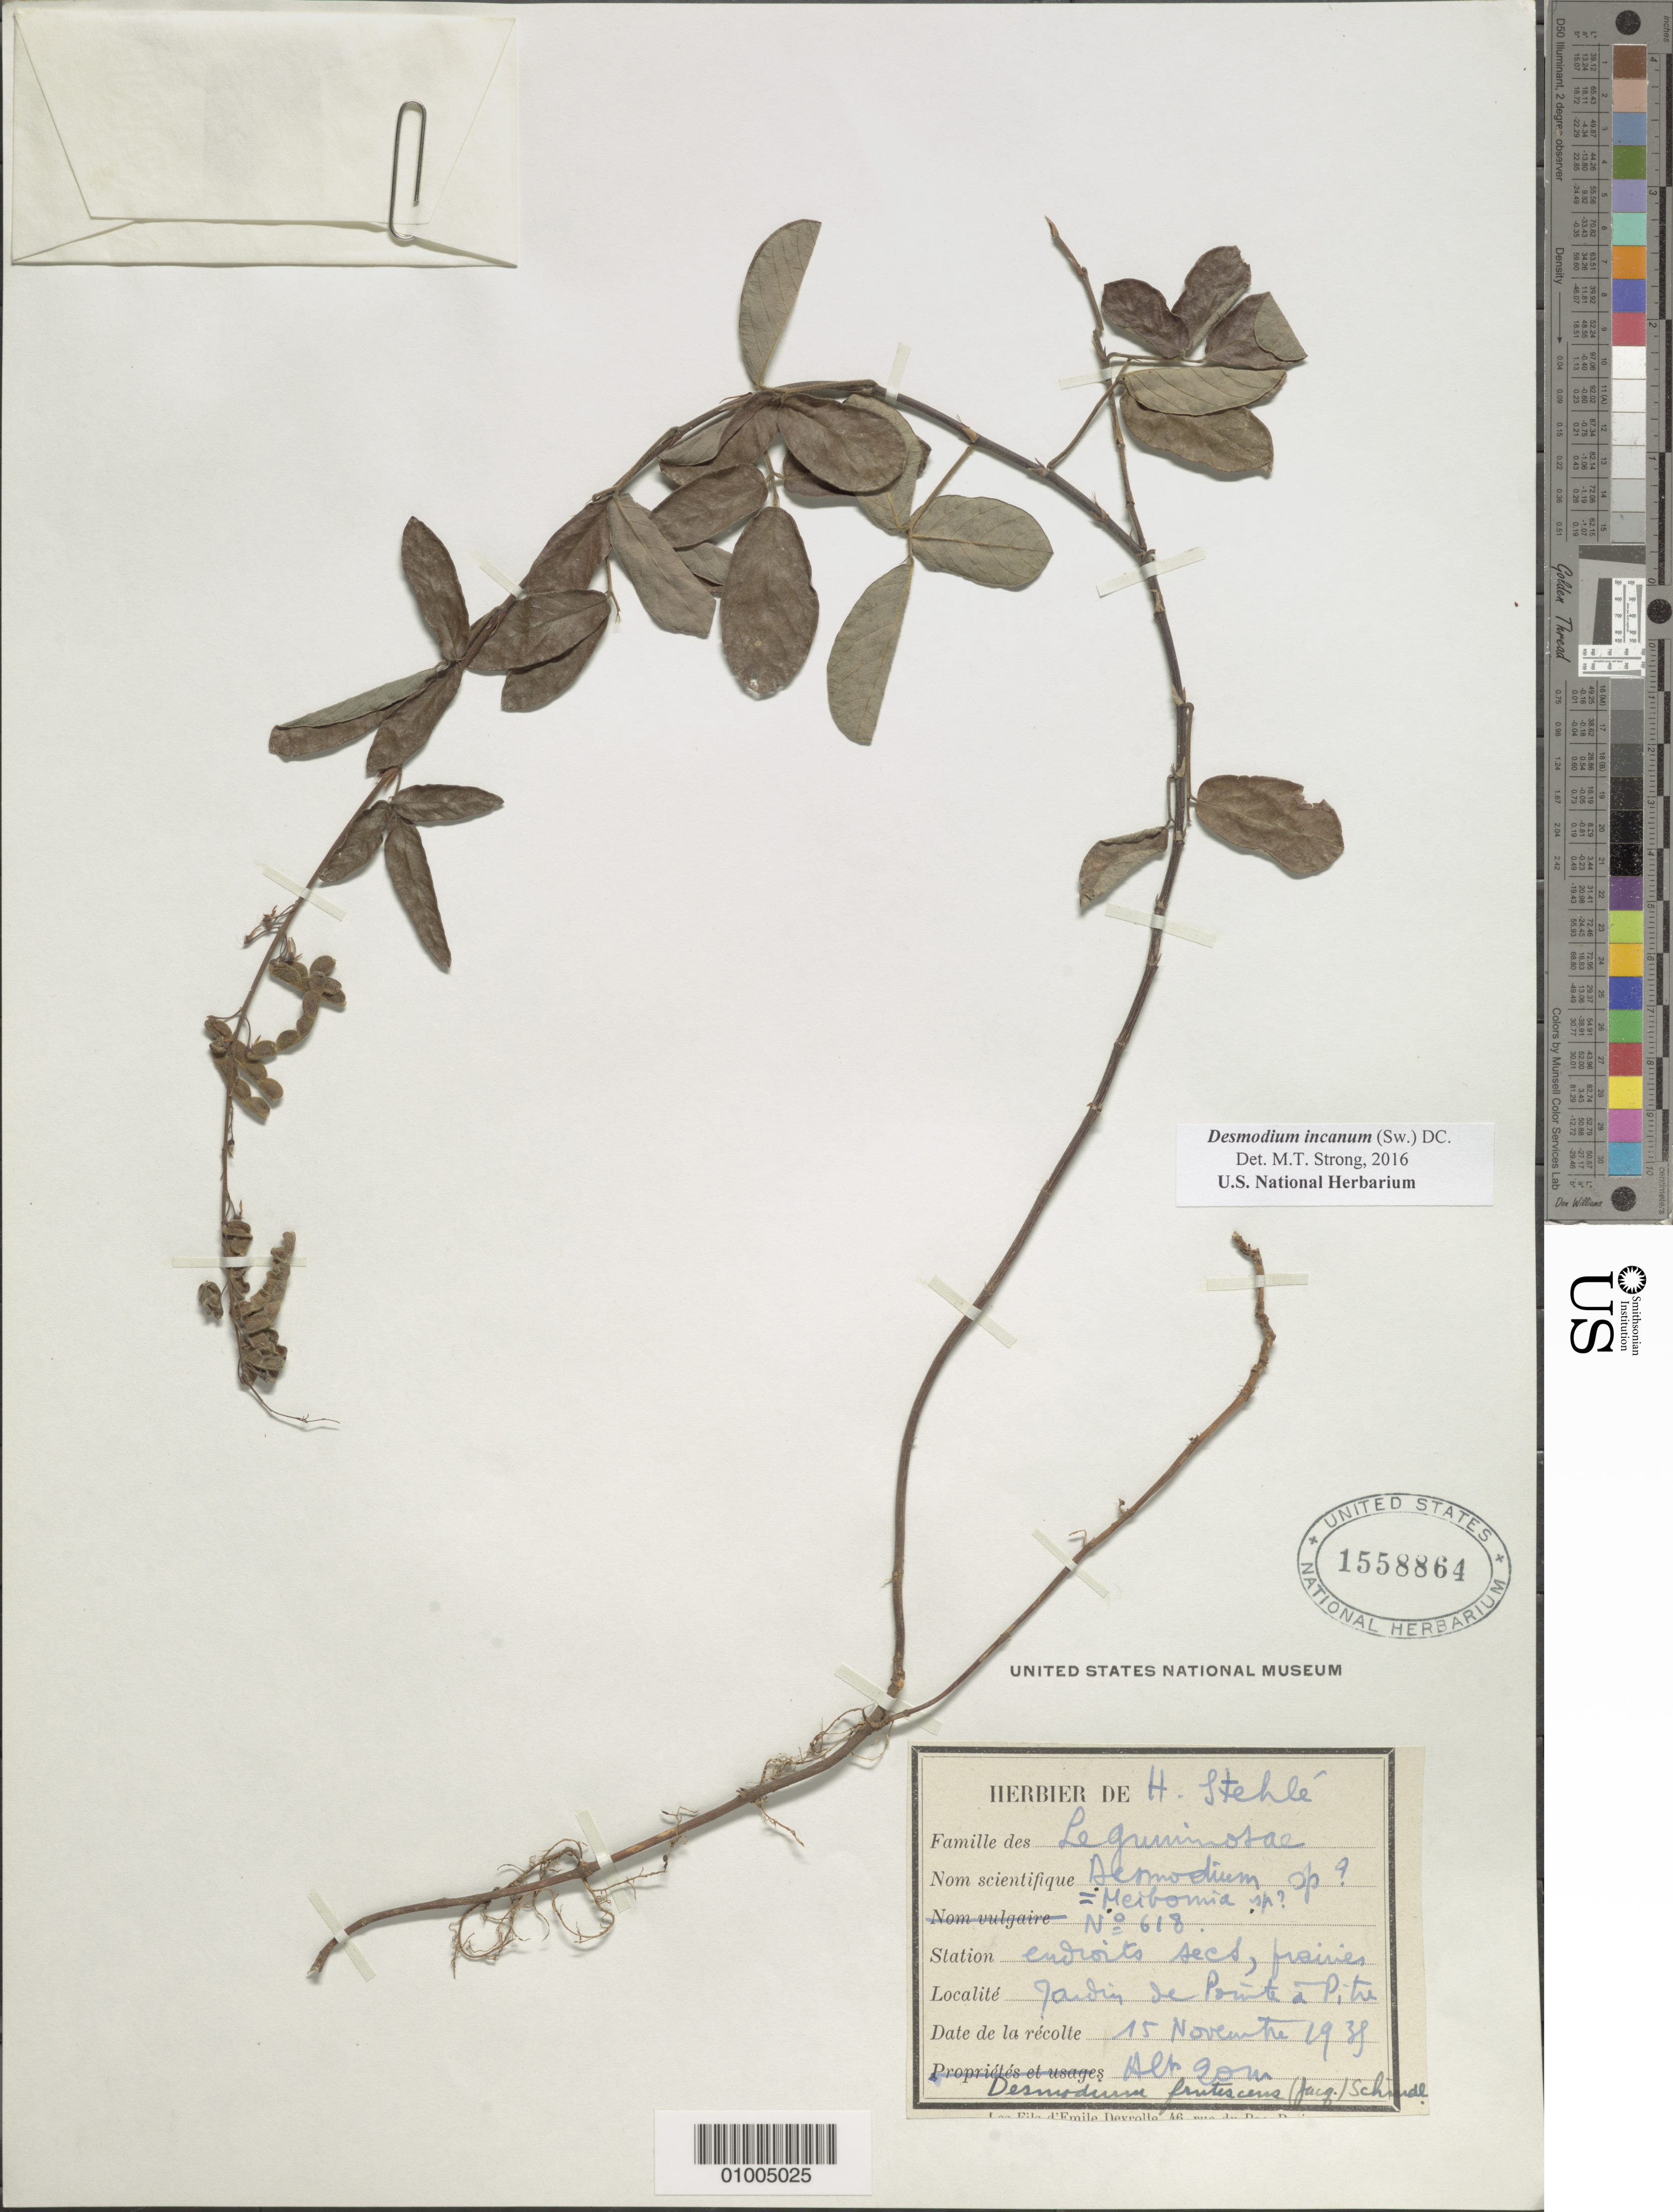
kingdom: Plantae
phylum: Tracheophyta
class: Magnoliopsida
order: Fabales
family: Fabaceae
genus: Desmodium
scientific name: Desmodium incanum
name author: (Sw.) DC.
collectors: H. Stehlé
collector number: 618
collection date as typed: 15 Nov 1938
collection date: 1938-11-15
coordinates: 0 N, 0 E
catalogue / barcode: US 1558864